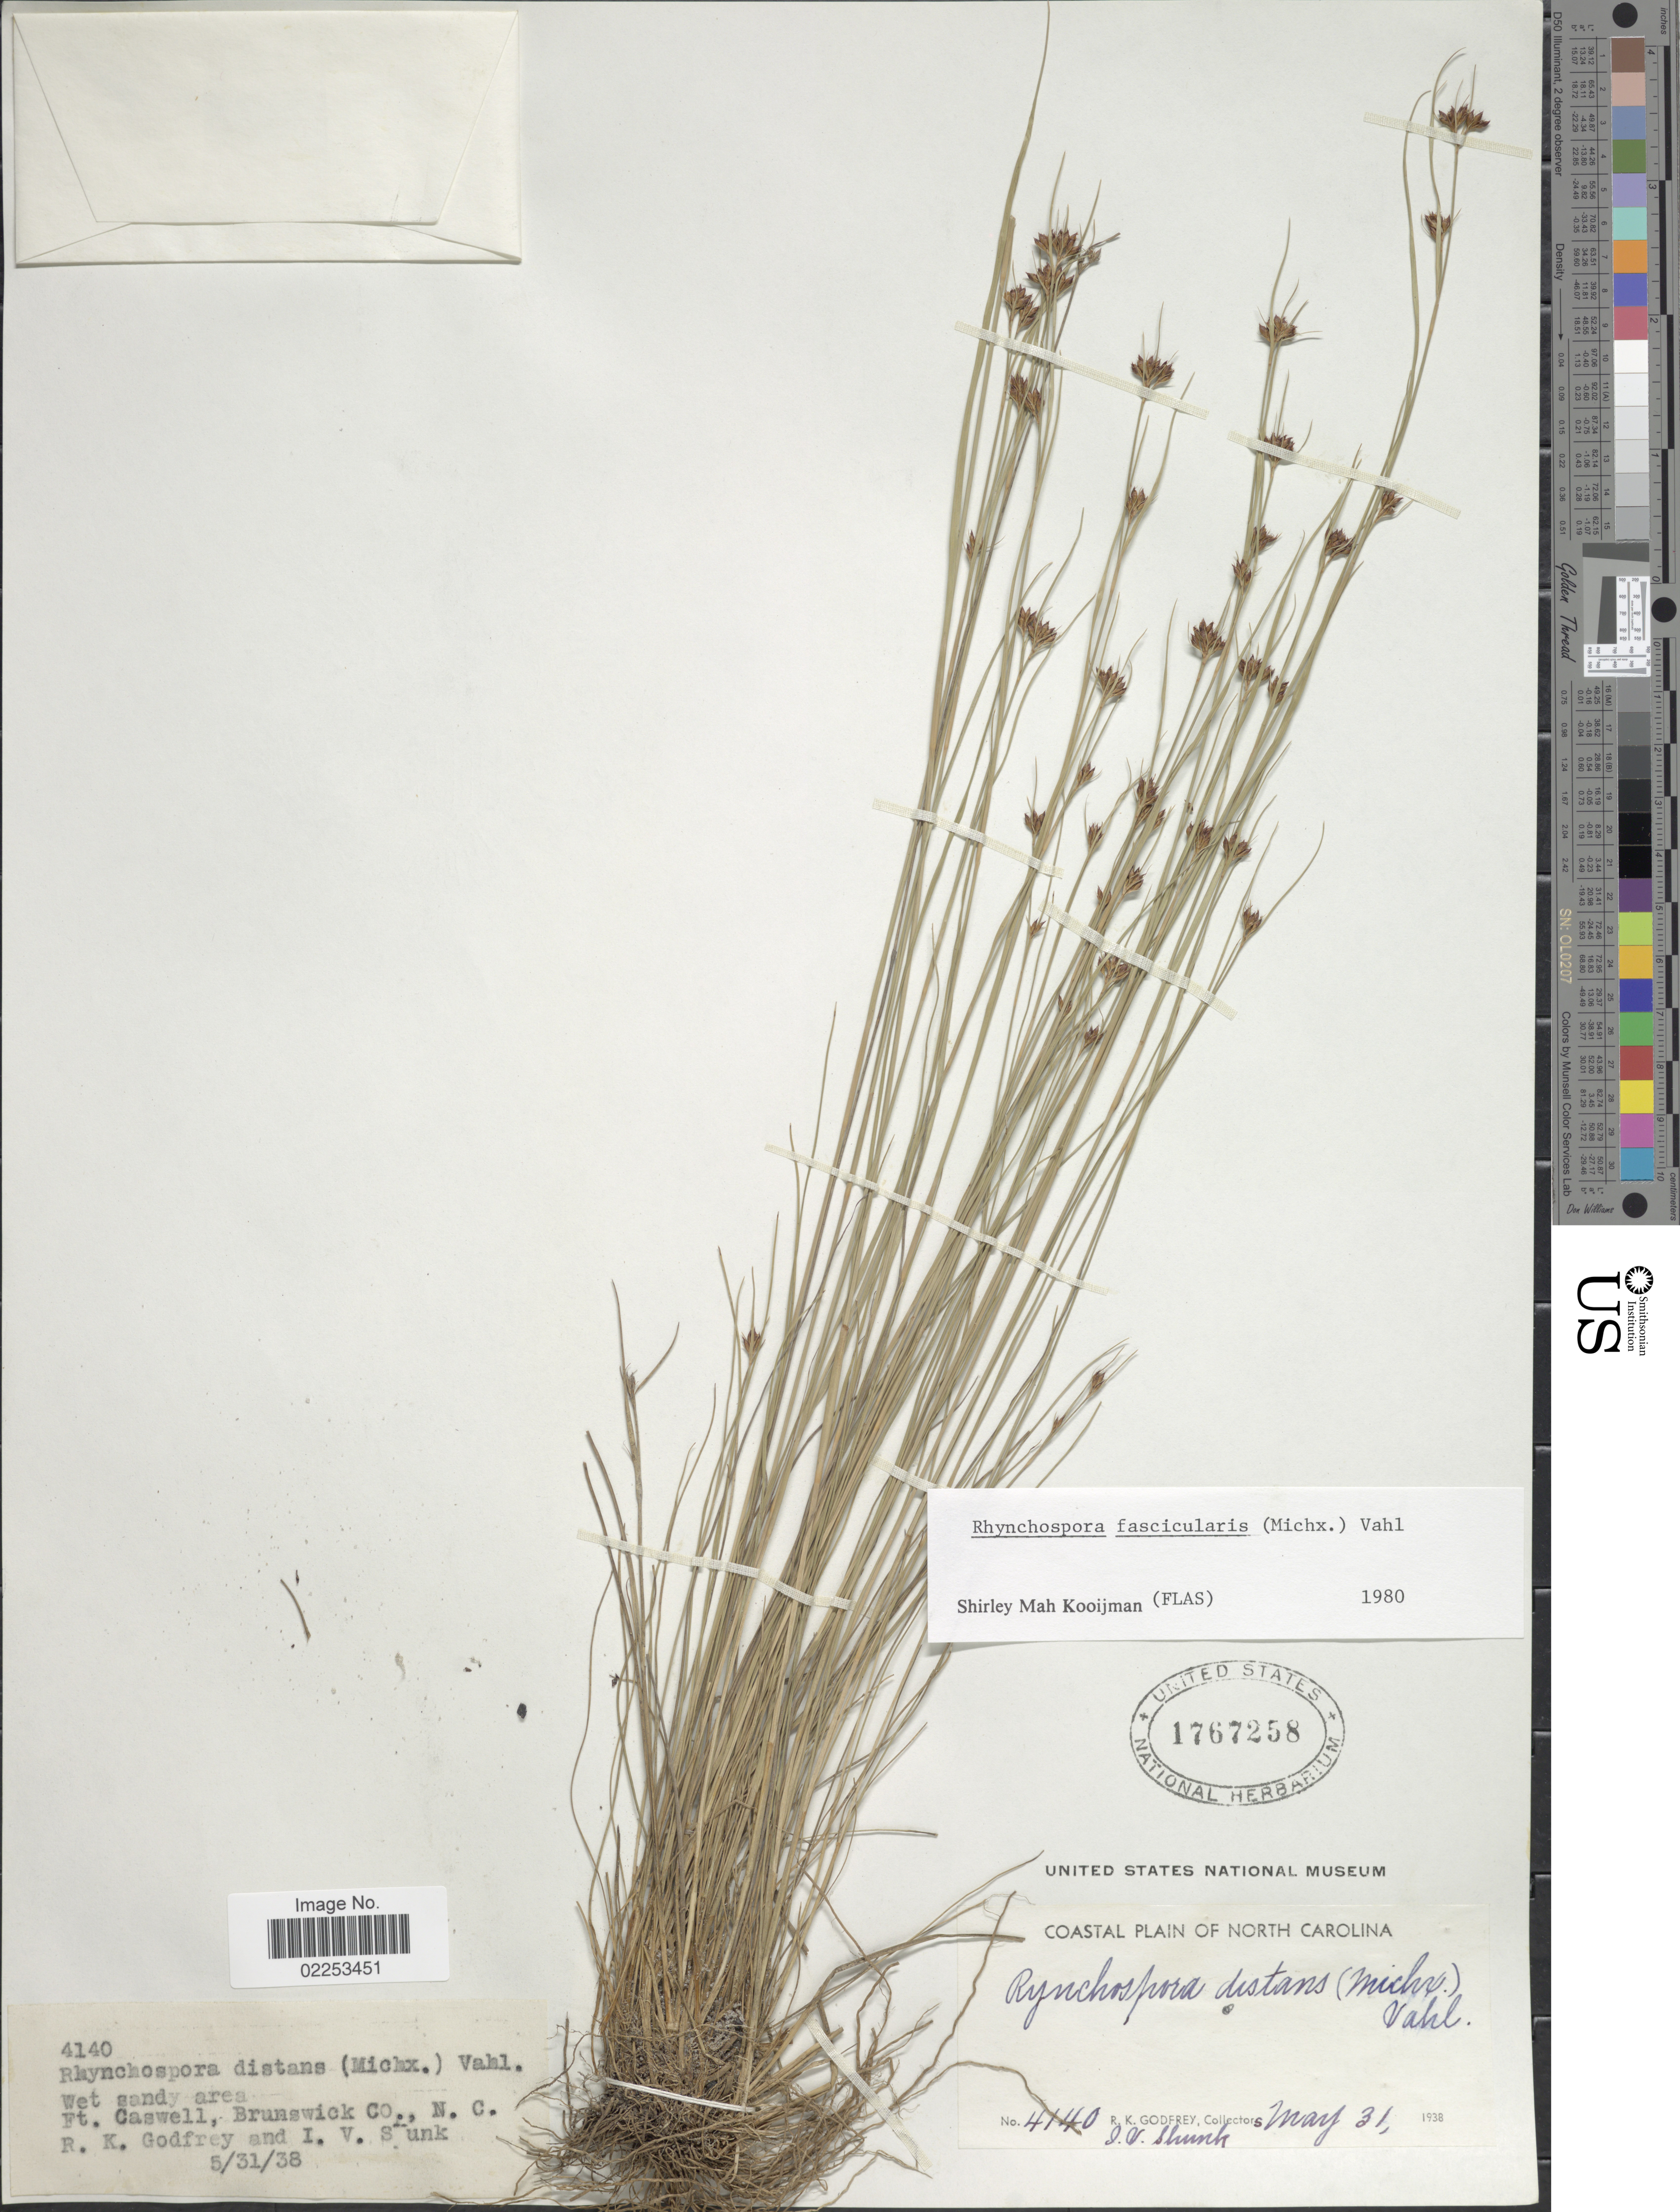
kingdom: Plantae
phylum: Tracheophyta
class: Liliopsida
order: Poales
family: Cyperaceae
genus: Rhynchospora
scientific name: Rhynchospora fascicularis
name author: (Michx.) Vahl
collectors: R. K. Godfrey & I. Shunk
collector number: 4140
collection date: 1938-05-31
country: United States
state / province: North Carolina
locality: Wet sandy area, Ft Caswell, Brunswick Co., Coastal Plain of North Carolina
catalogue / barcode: US 1767258